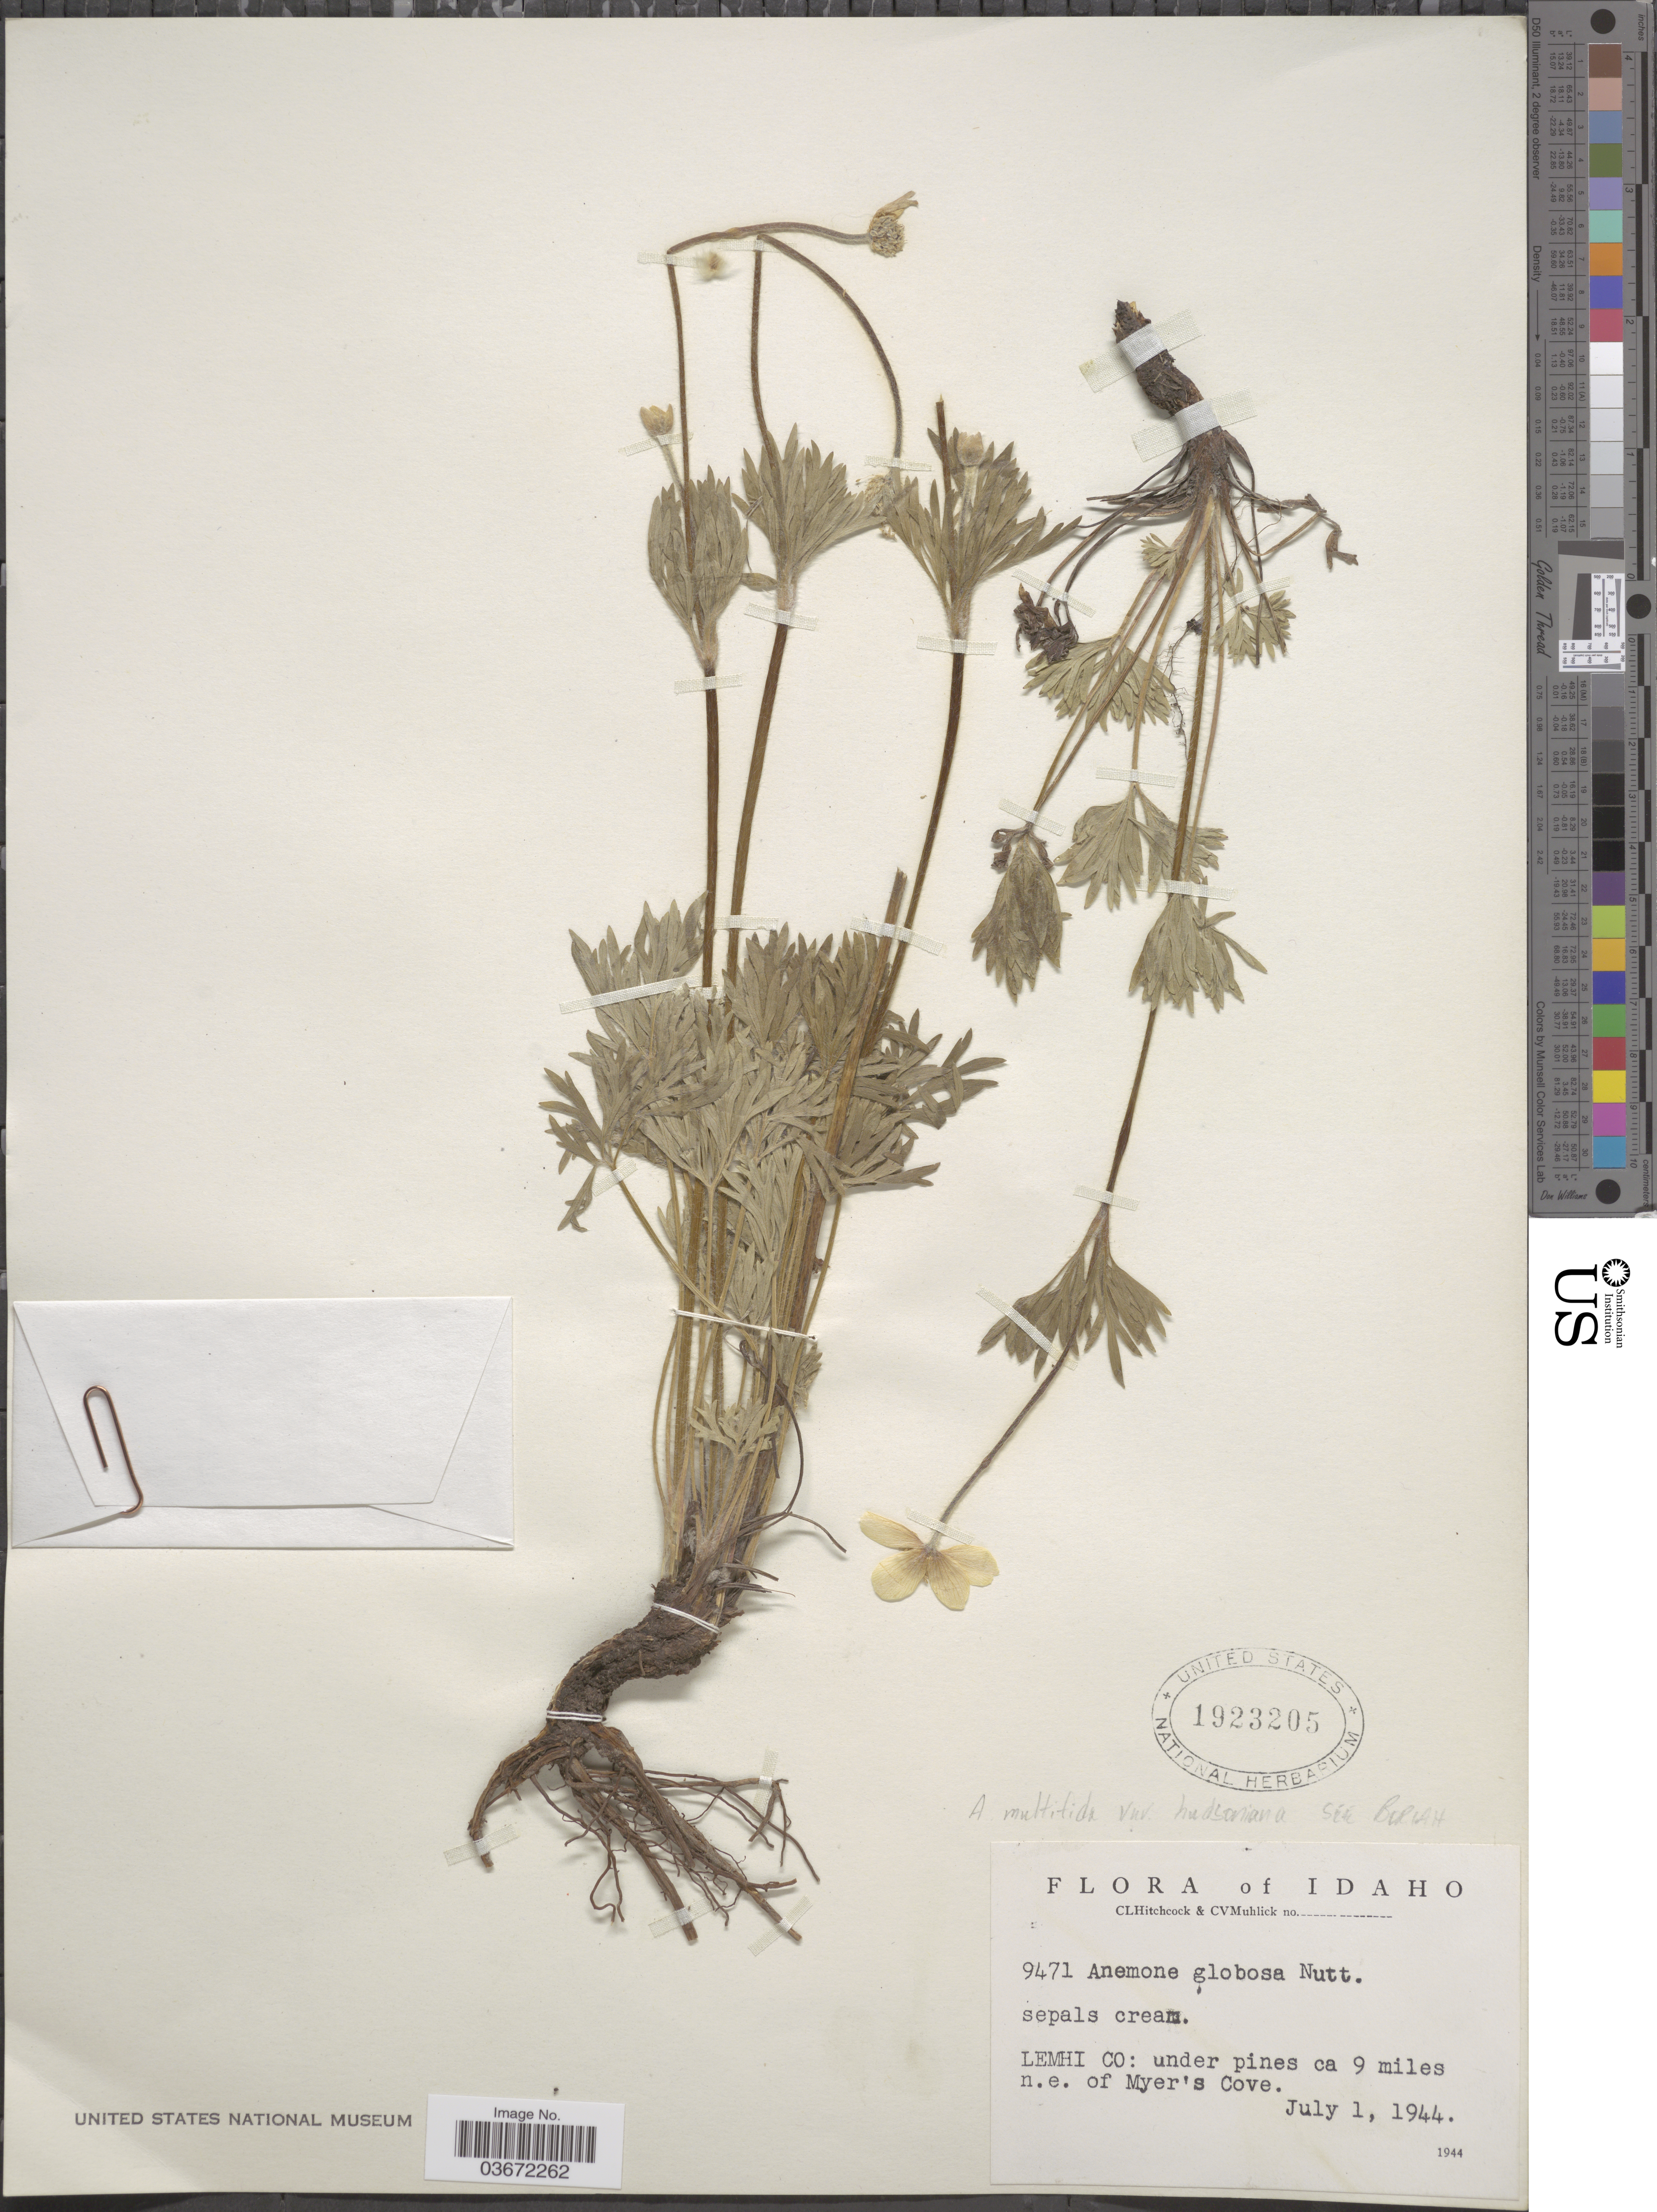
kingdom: Plantae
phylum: Tracheophyta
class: Magnoliopsida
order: Ranunculales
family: Ranunculaceae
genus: Anemone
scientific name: Anemone globosa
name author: (Torr. & A. Gray) Nutt. ex A. Heller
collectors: C. L. Hitchcock & C. V. Muhlick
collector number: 9471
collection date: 1944-07-01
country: United States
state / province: Idaho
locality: Lemhi Co: under pines ca 9 miles n.e. of Myer's Cove.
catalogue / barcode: US 1923205